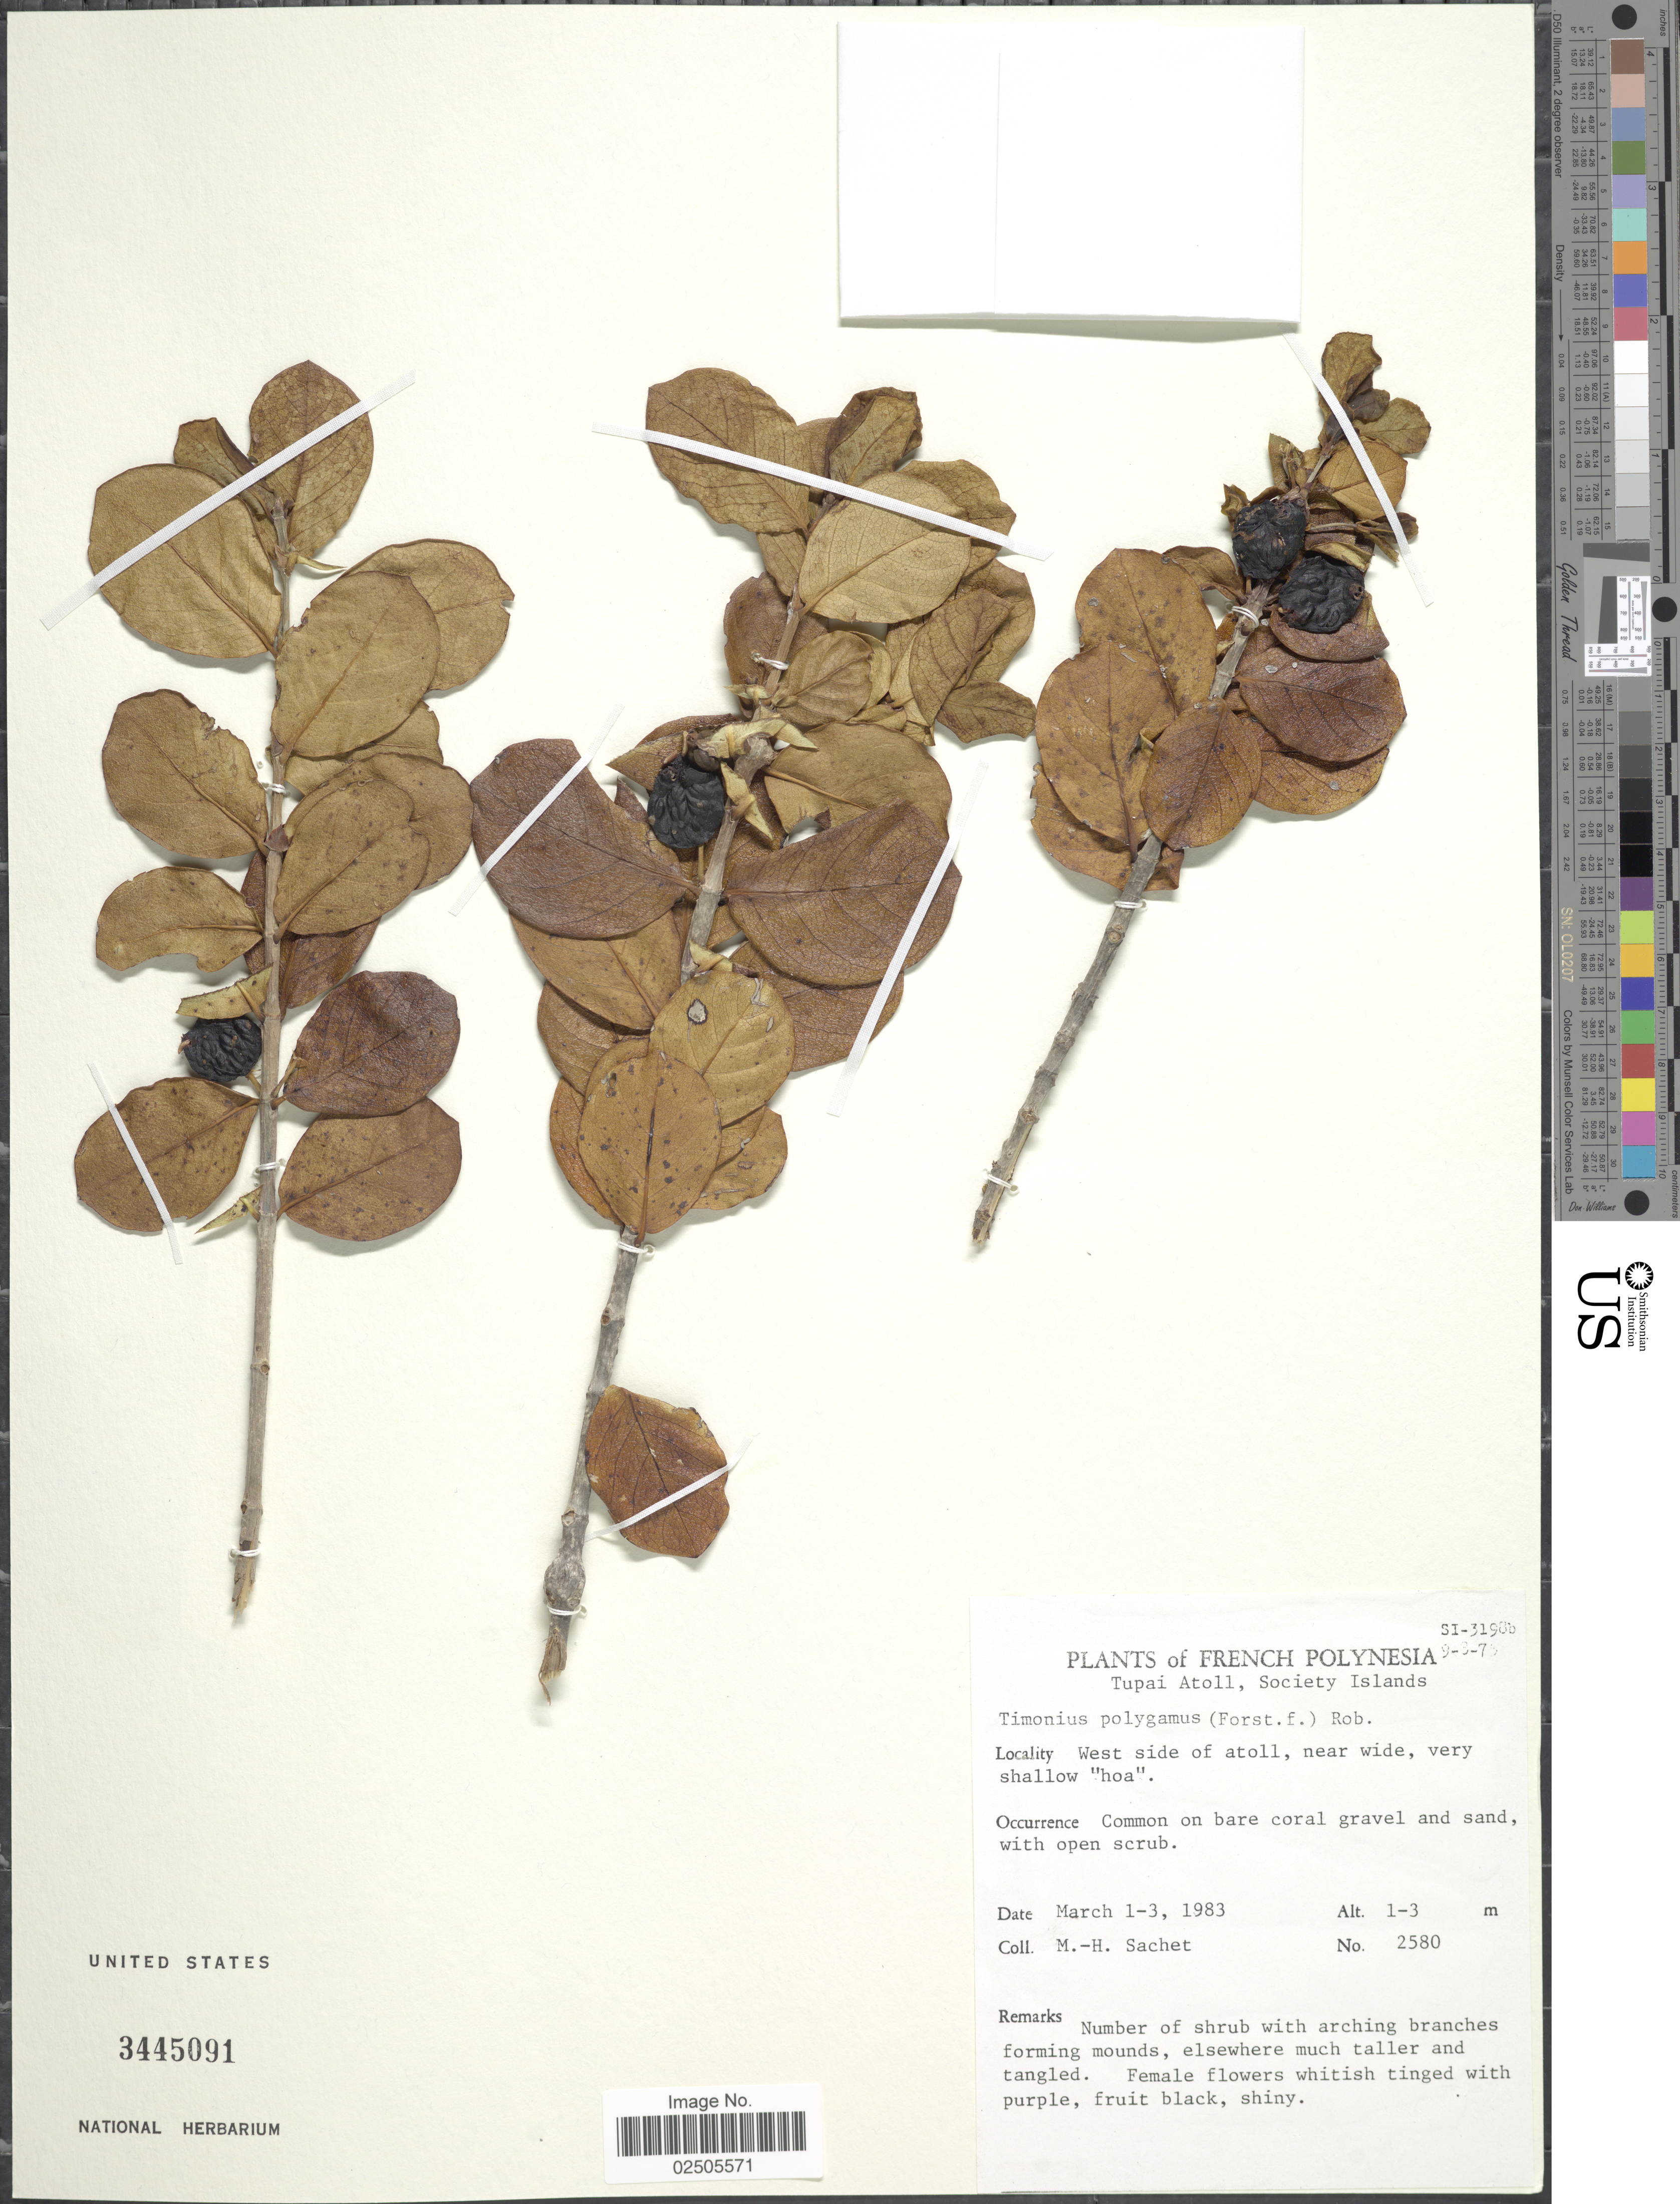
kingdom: Plantae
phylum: Tracheophyta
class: Magnoliopsida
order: Gentianales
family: Rubiaceae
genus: Timonius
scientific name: Timonius polygamus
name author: (G. Forst.) Rob.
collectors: M.-H. Sachet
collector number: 2580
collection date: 1983-03-01/1983-03-03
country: French Polynesia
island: Tupai Atoll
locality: Tupai Atoll, Society Islands, West side of atoll, near wide, very shallow "hoa"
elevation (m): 1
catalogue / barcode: US 3445091